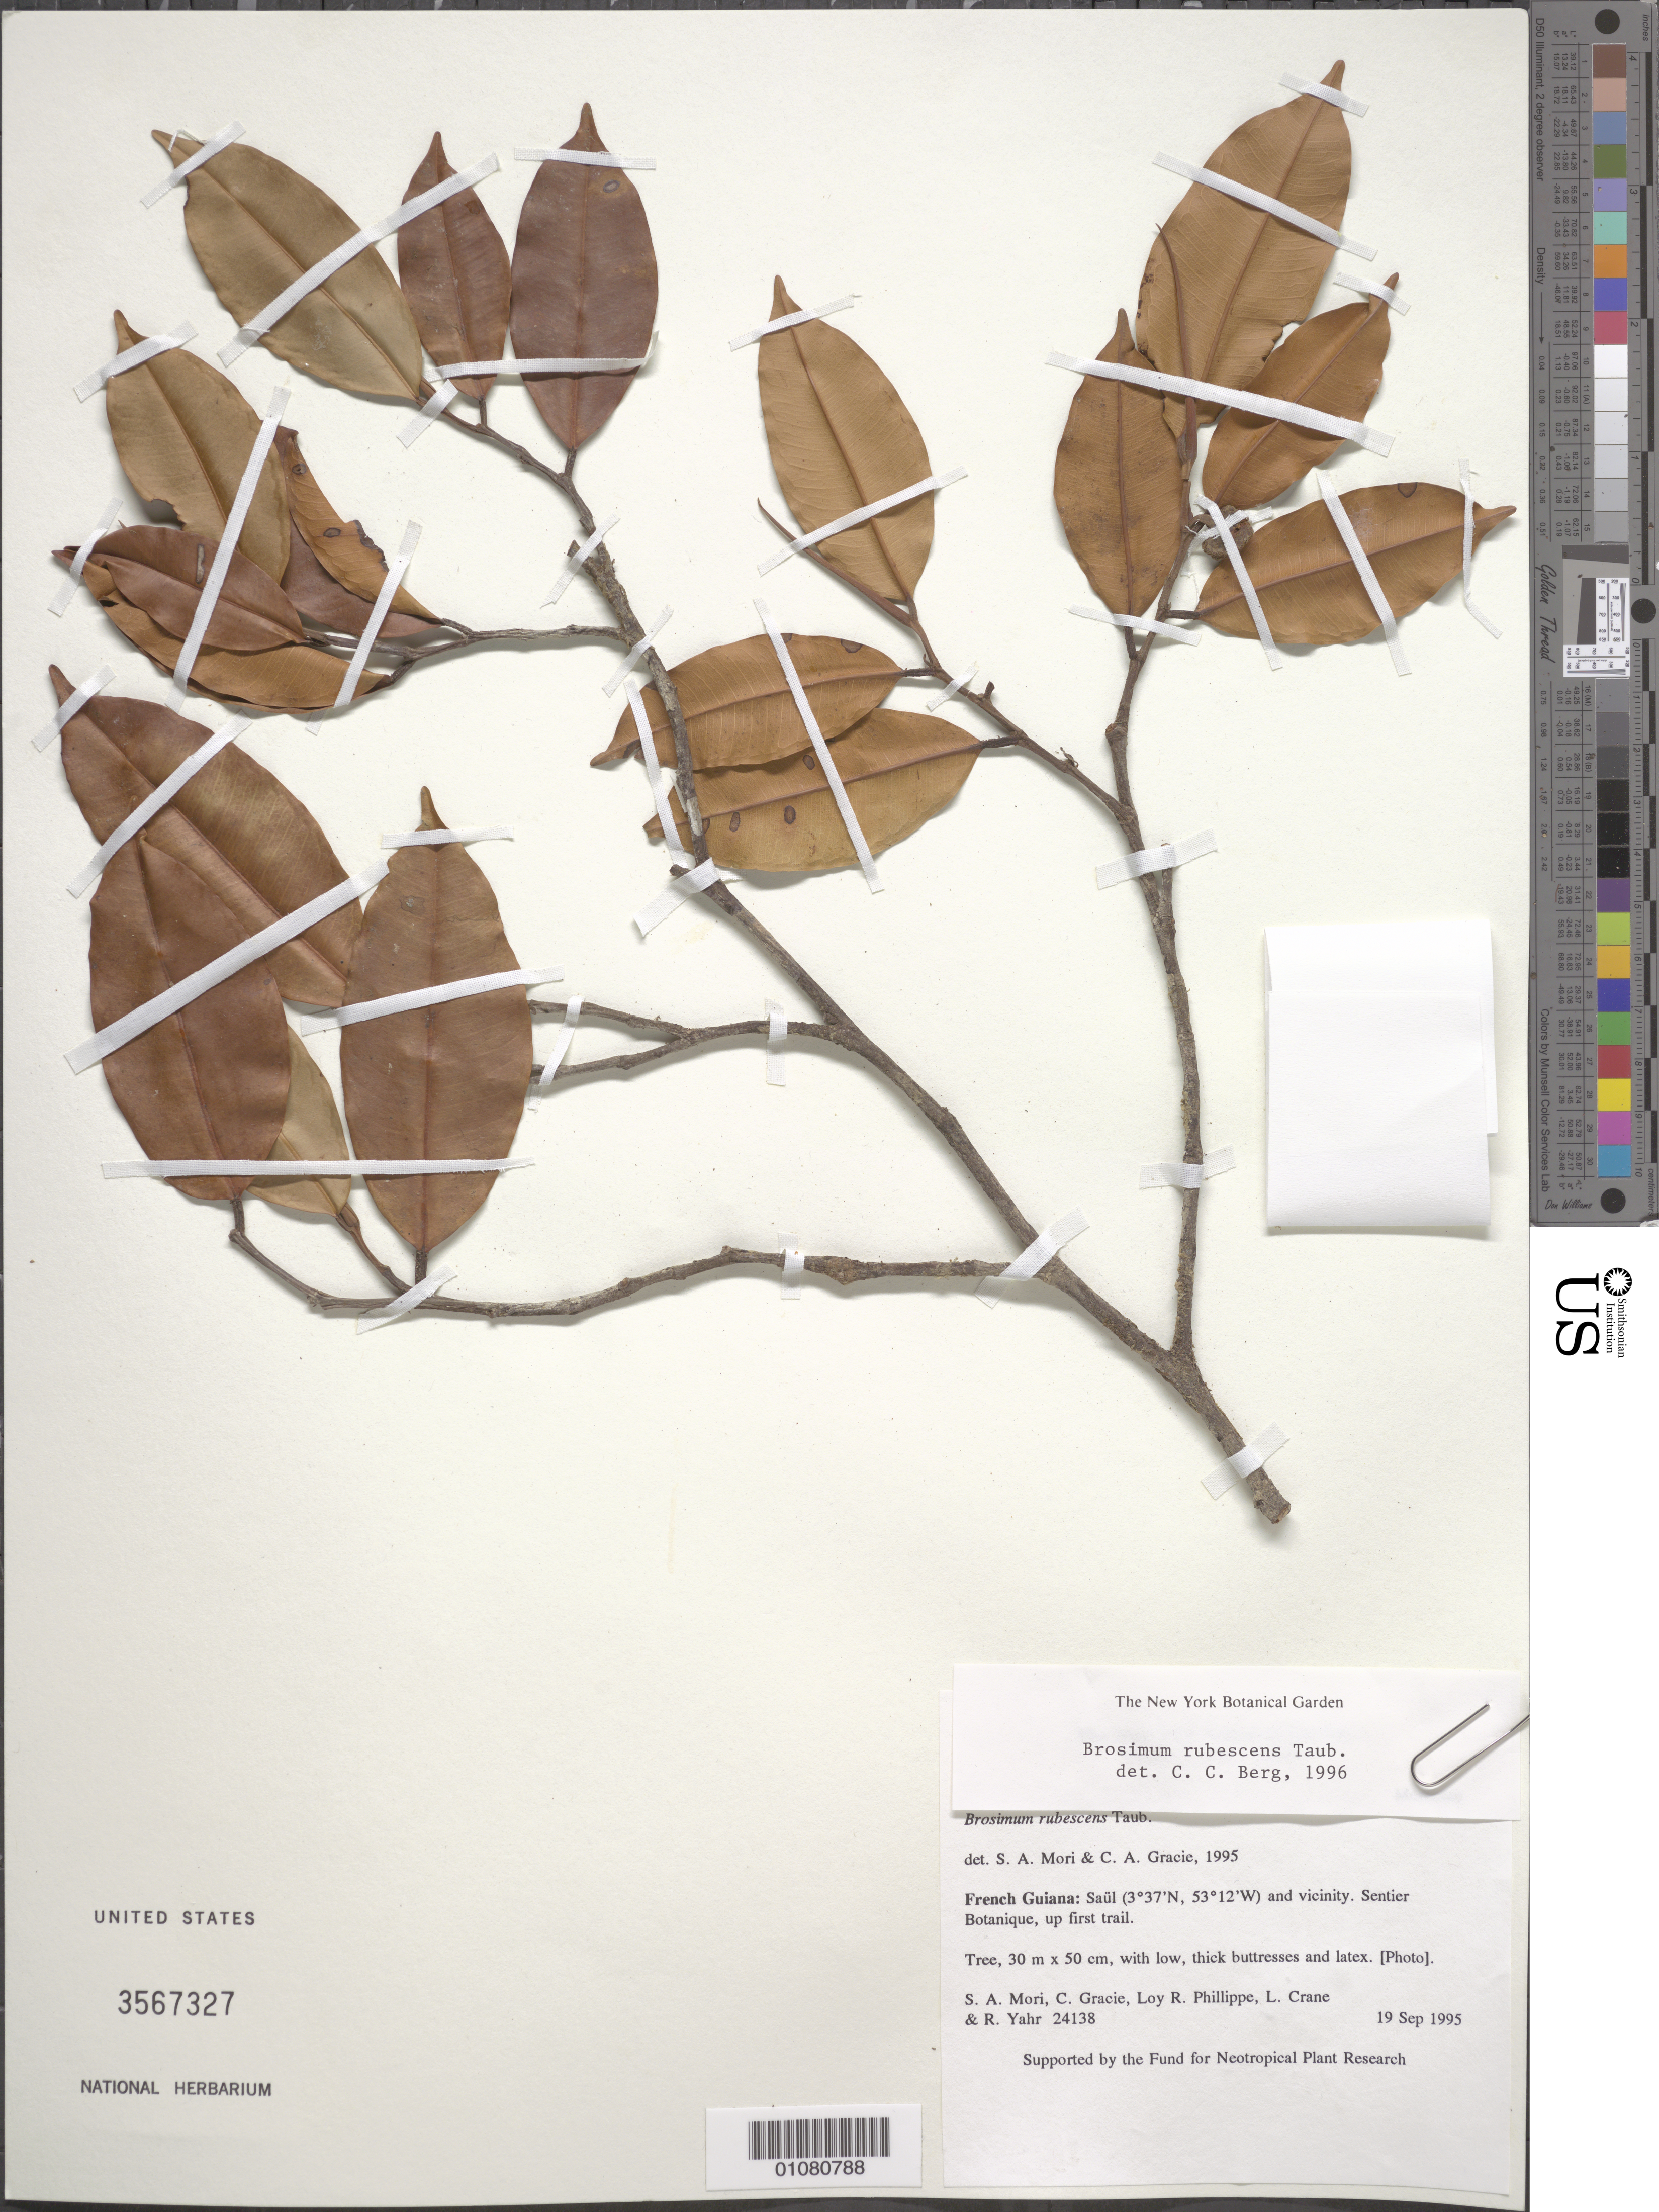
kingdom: Plantae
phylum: Tracheophyta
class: Magnoliopsida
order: Rosales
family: Moraceae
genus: Brosimum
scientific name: Brosimum rubescens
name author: Taub.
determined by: Berg, C. C.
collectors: S. Mori, C. A. Gracie, L. Phillippe, L. Crane & R. Yahr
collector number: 24138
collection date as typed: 19-Sep-95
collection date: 1995-09-19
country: French Guiana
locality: Saül and vic., Sentier Botanique, up first trail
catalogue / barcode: US 3567327